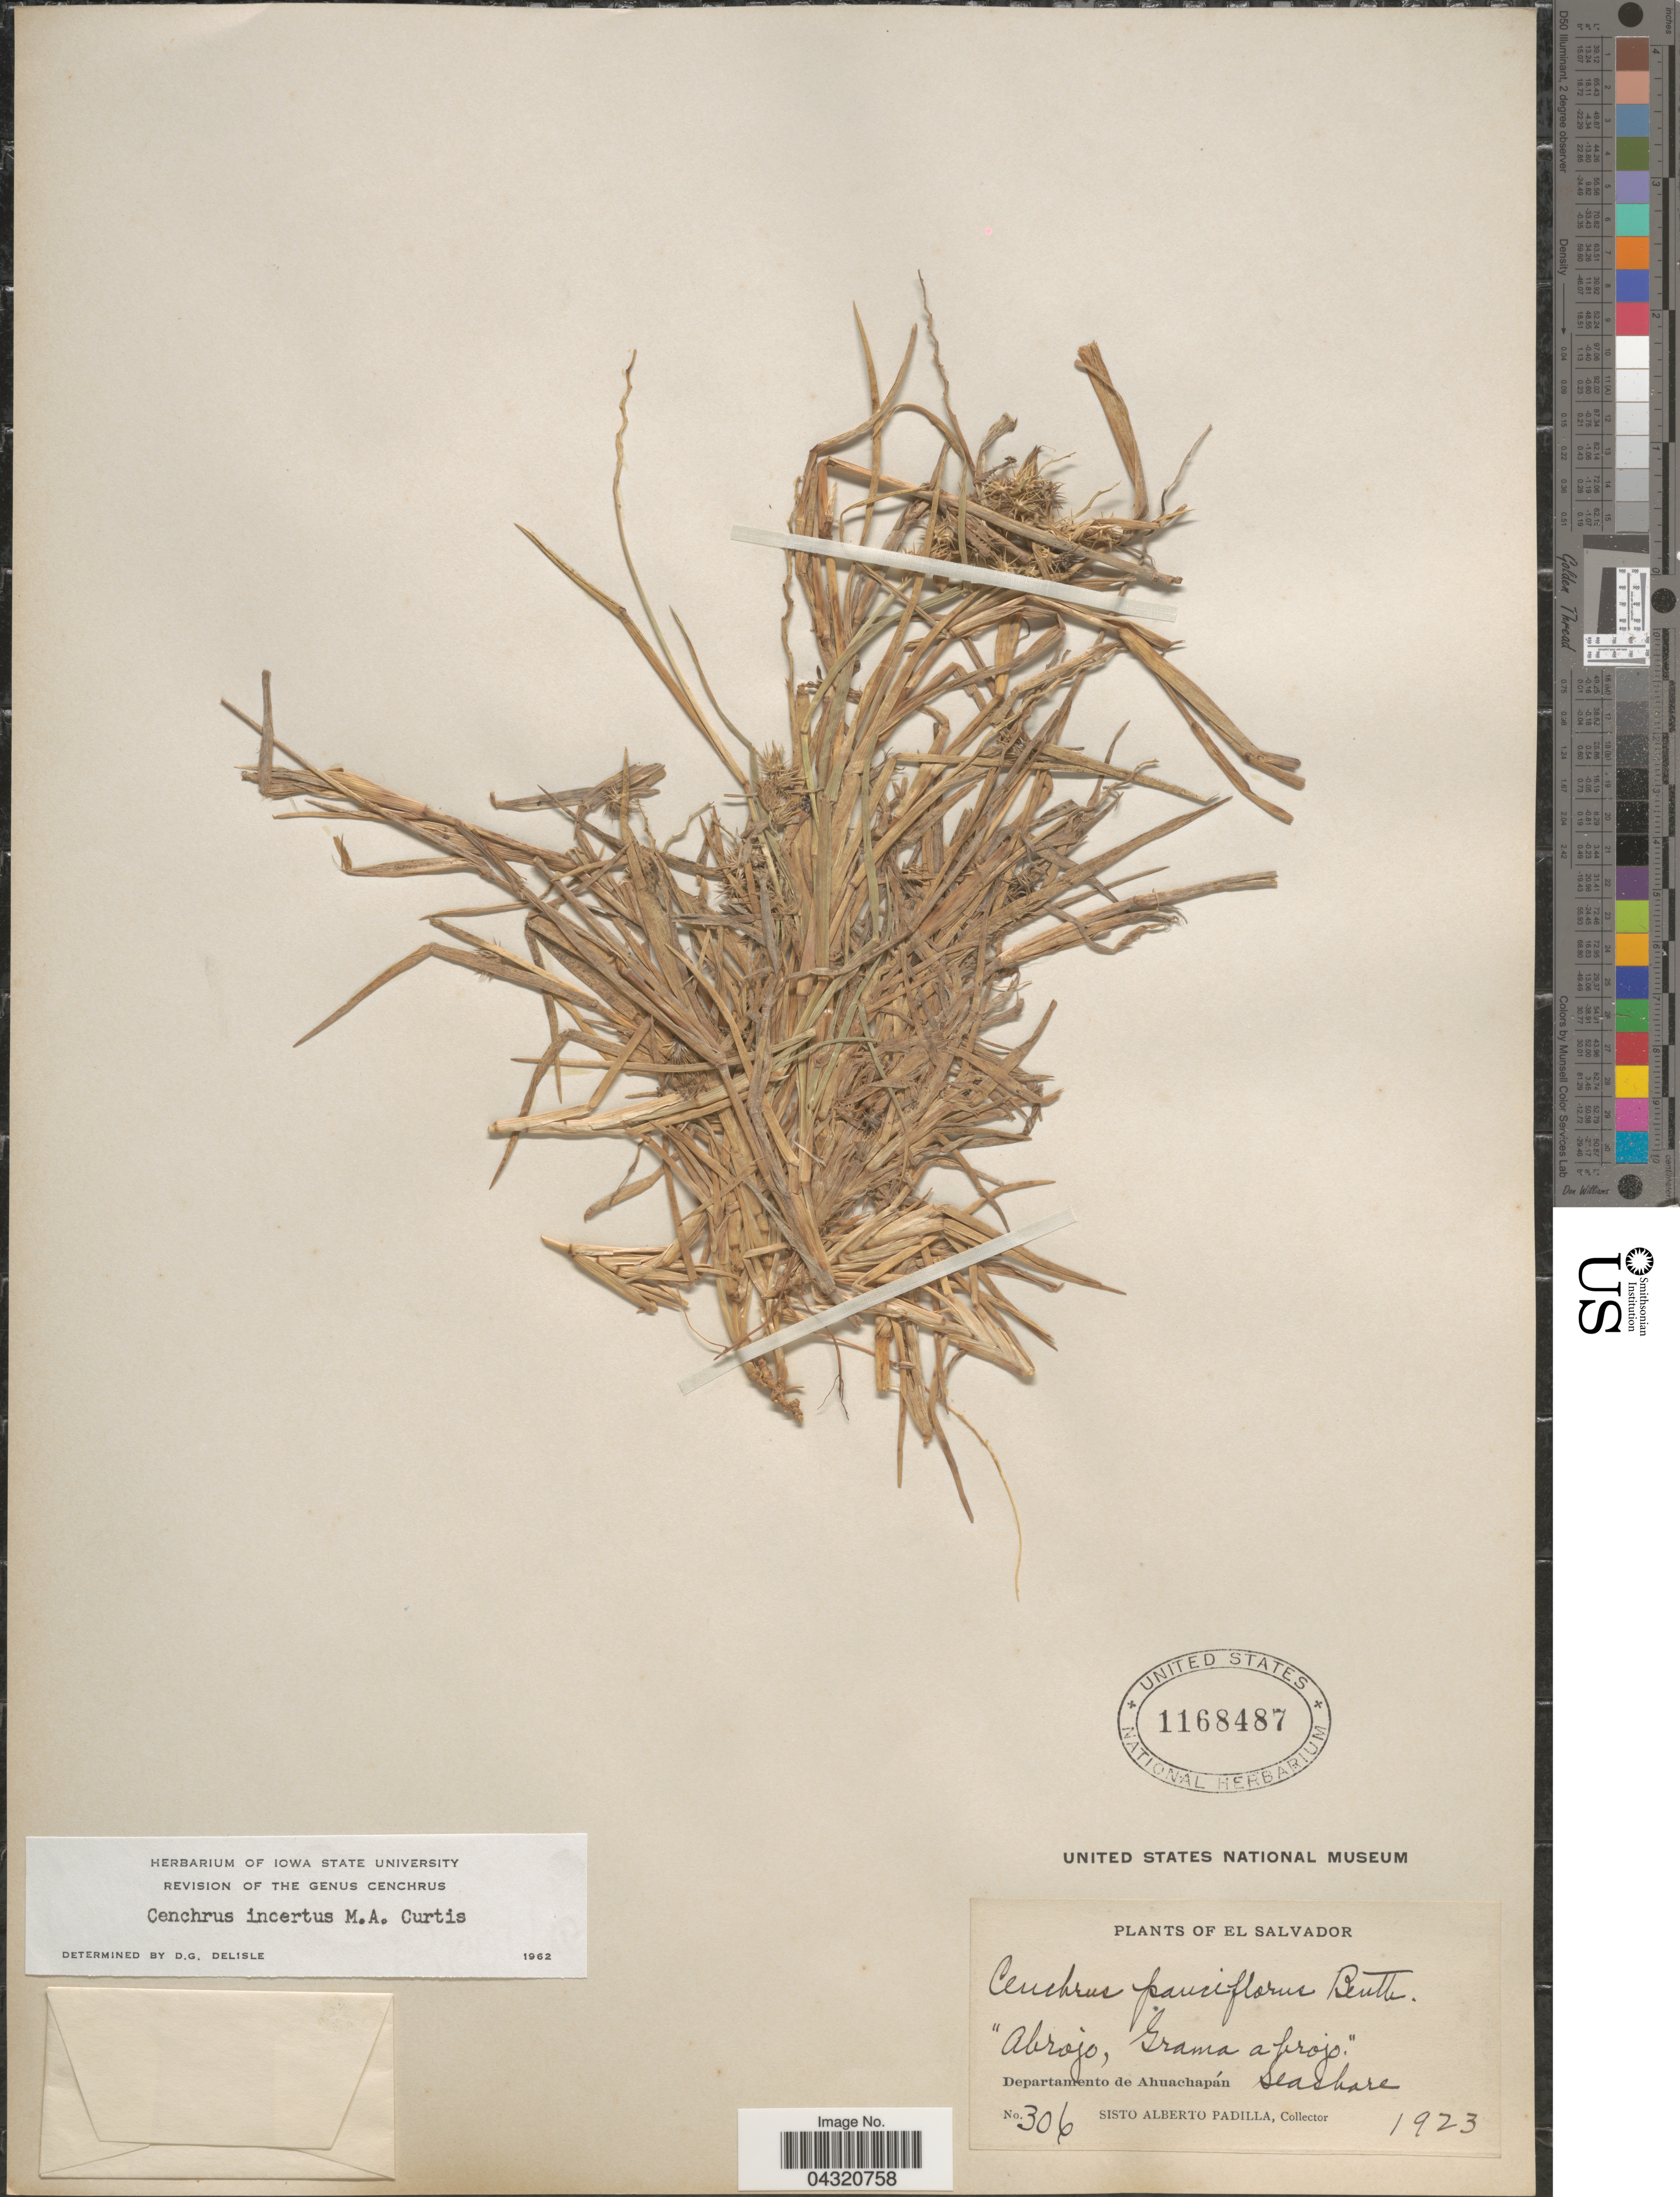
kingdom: Plantae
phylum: Tracheophyta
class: Liliopsida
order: Poales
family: Poaceae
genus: Cenchrus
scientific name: Cenchrus spinifex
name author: Cav.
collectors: S. A. Padilla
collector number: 306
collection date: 1923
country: El Salvador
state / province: Ahuachapan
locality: Abrojo, Grama a brojo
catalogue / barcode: US 1168487